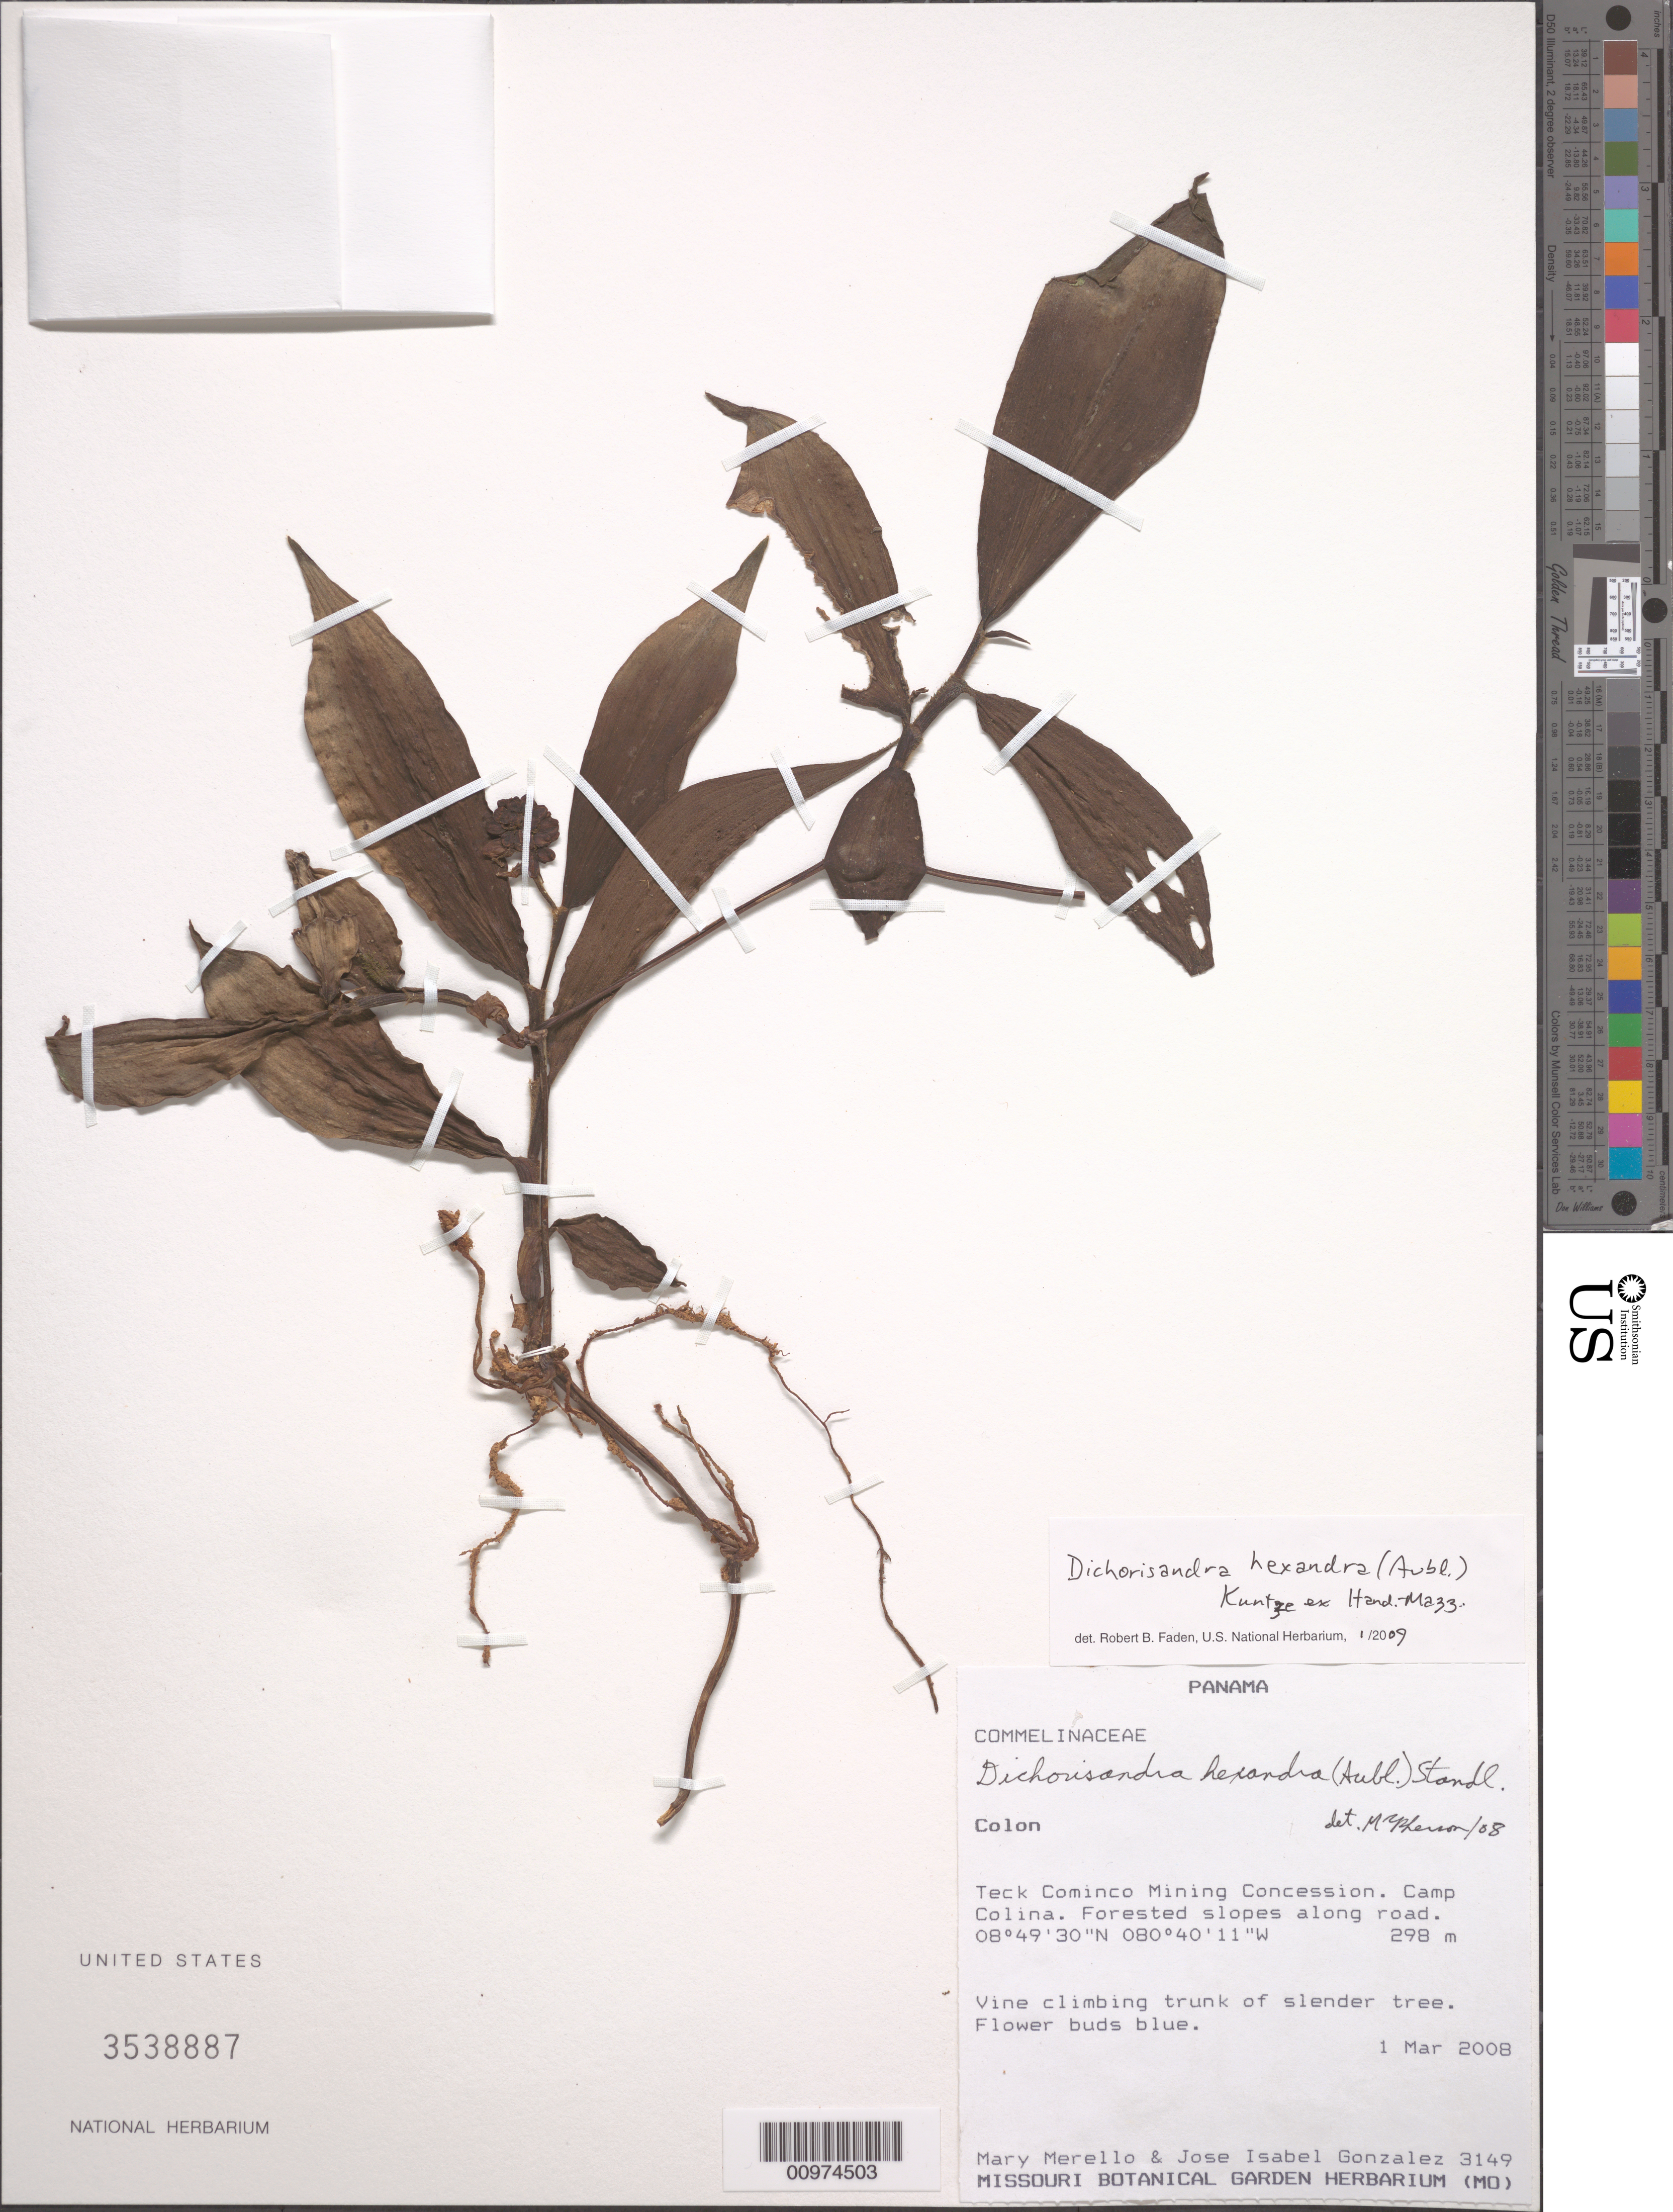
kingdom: Plantae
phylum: Tracheophyta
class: Liliopsida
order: Commelinales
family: Commelinaceae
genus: Dichorisandra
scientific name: Dichorisandra hexandra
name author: (Aubl.) Standl.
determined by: Faden, Robert B., (US), Smithsonian Institution - National Museum of Natural History (UNITED STATES)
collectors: M. Merello & J. I. Gonzalez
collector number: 3149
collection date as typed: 01 Mar 2008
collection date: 2008-03-01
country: Panama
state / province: Colón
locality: Teck Cominco Mining Concession. Camp Colina.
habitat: Forested slopes along road.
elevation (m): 298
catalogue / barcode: US 3538887